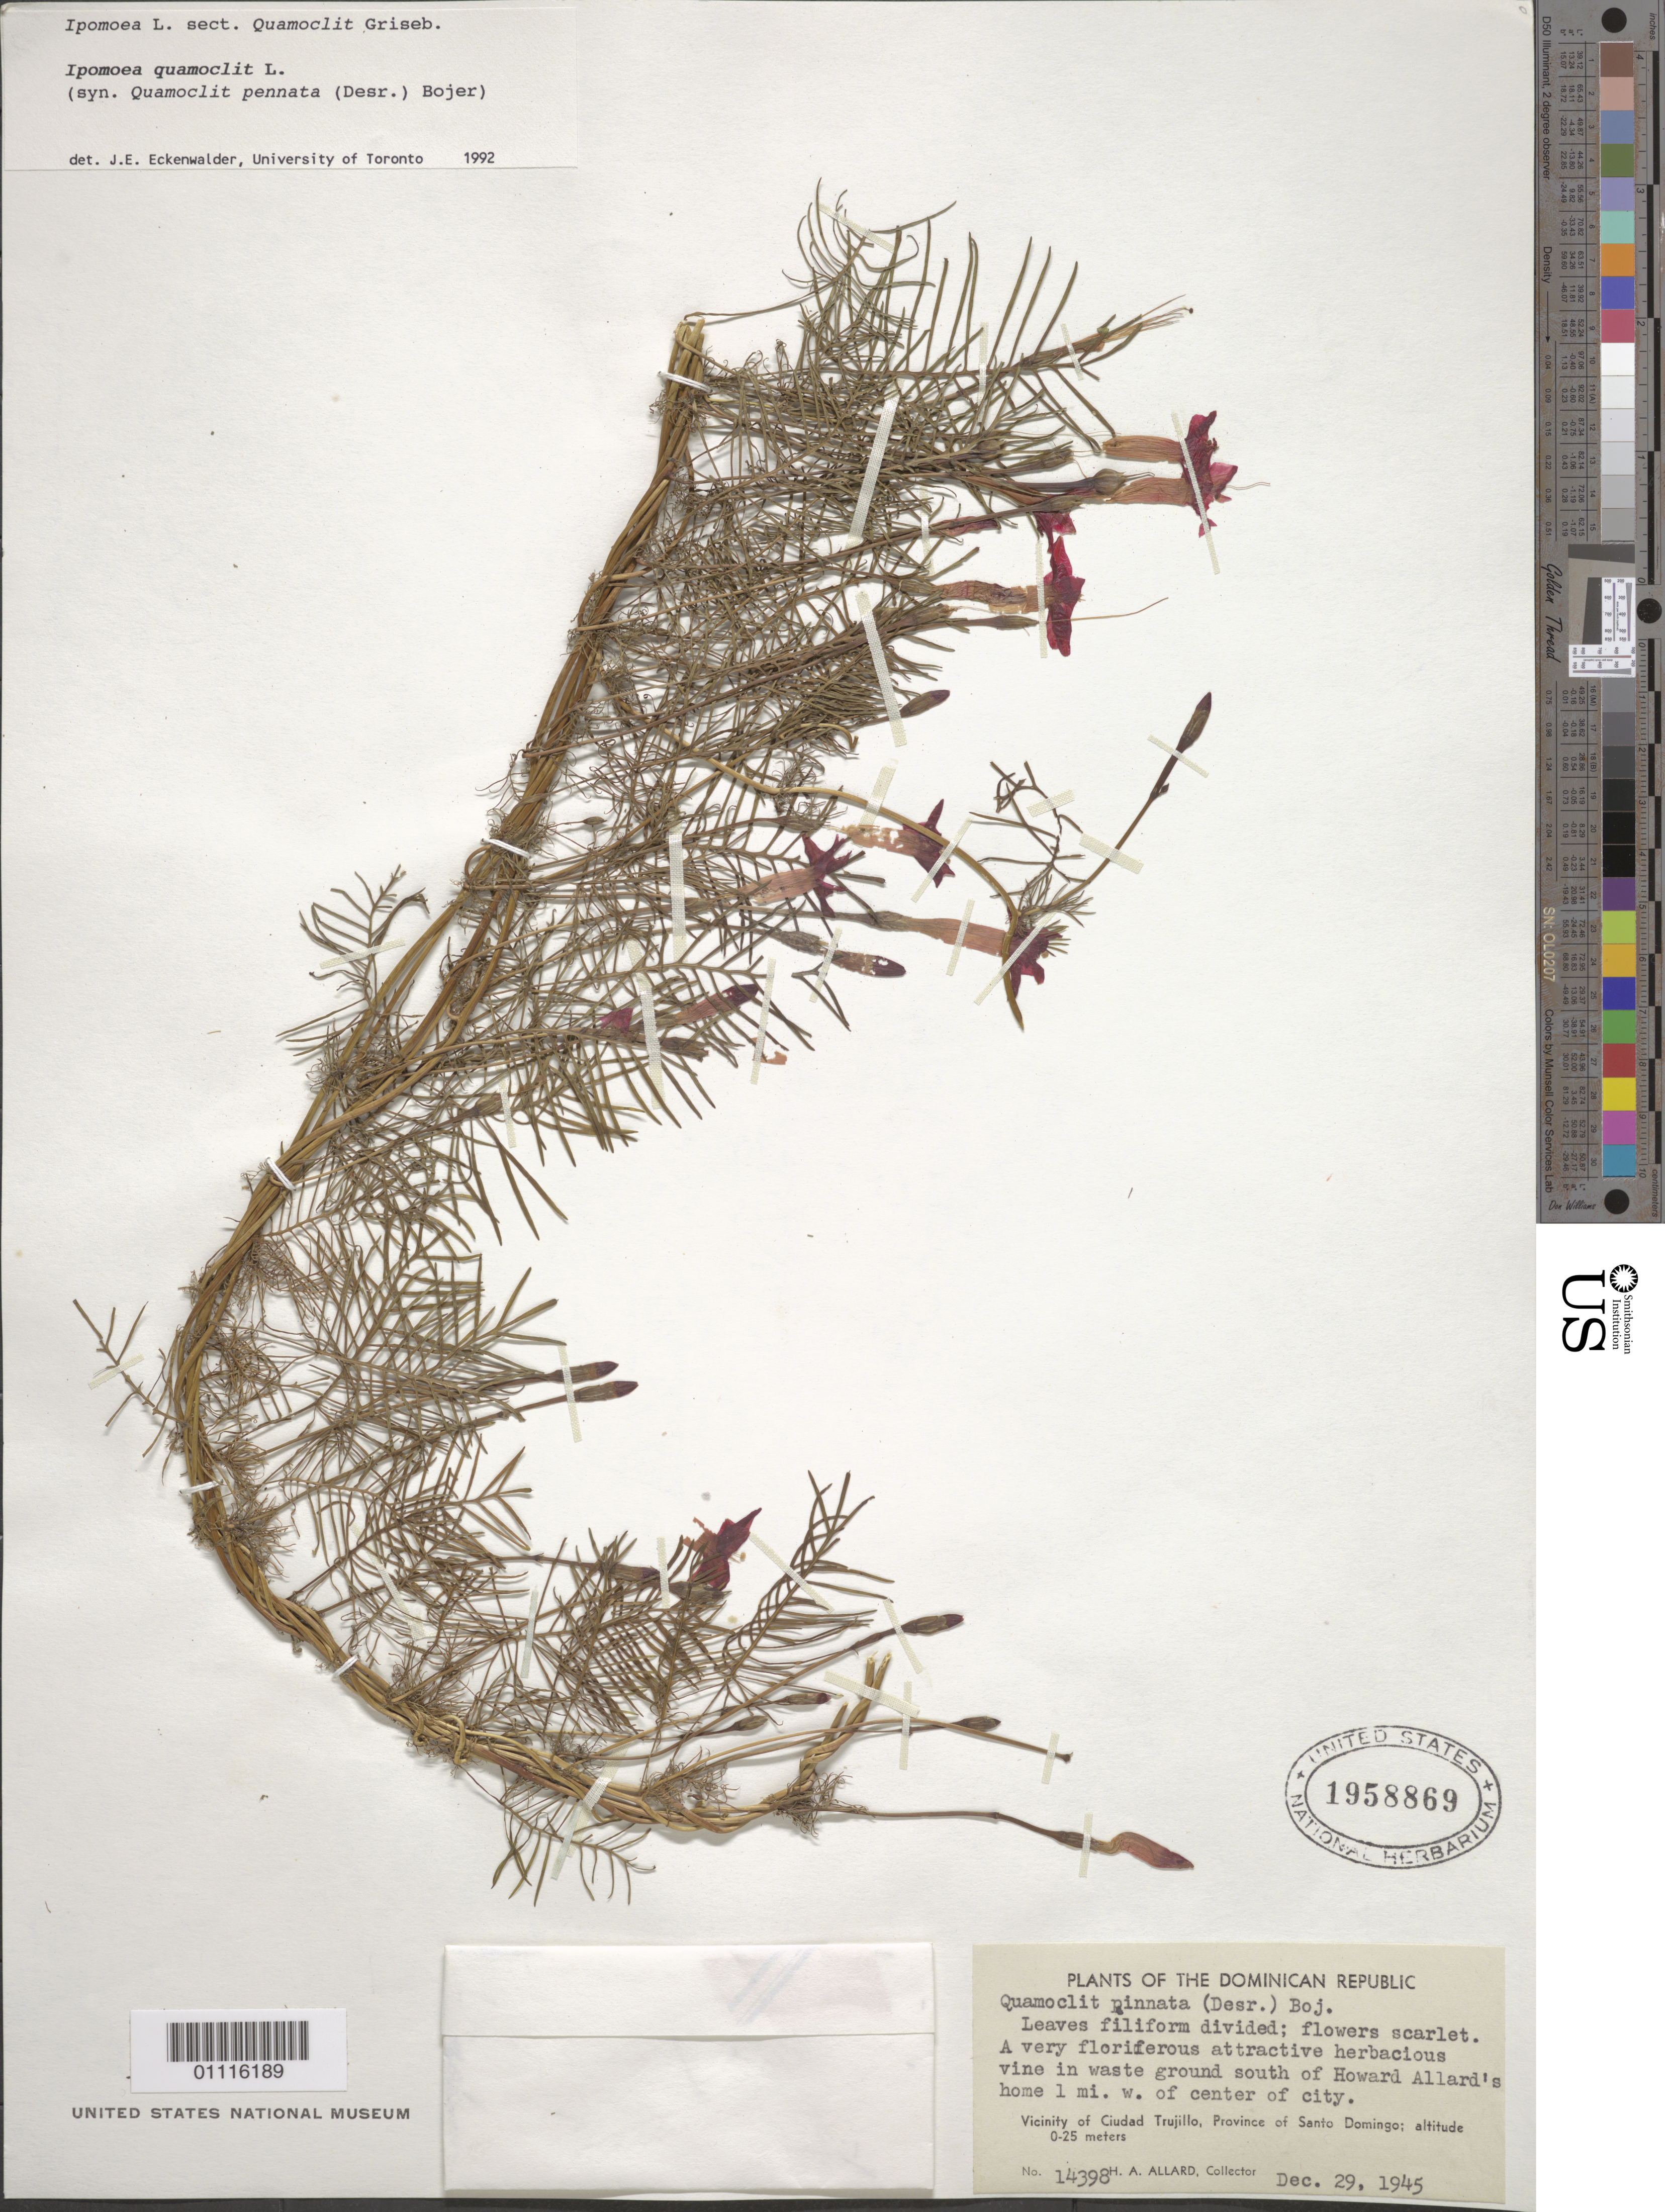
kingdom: Plantae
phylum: Tracheophyta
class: Magnoliopsida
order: Solanales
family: Convolvulaceae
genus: Ipomoea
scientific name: Ipomoea quamoclit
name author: L.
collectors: H. A. Allard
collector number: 14398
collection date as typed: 29 Dec 1945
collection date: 1945-12-29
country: Dominican Republic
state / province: Santo Domingo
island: Hispaniola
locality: VIcinity of Ciudad Trujilo.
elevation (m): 0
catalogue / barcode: US 1958869